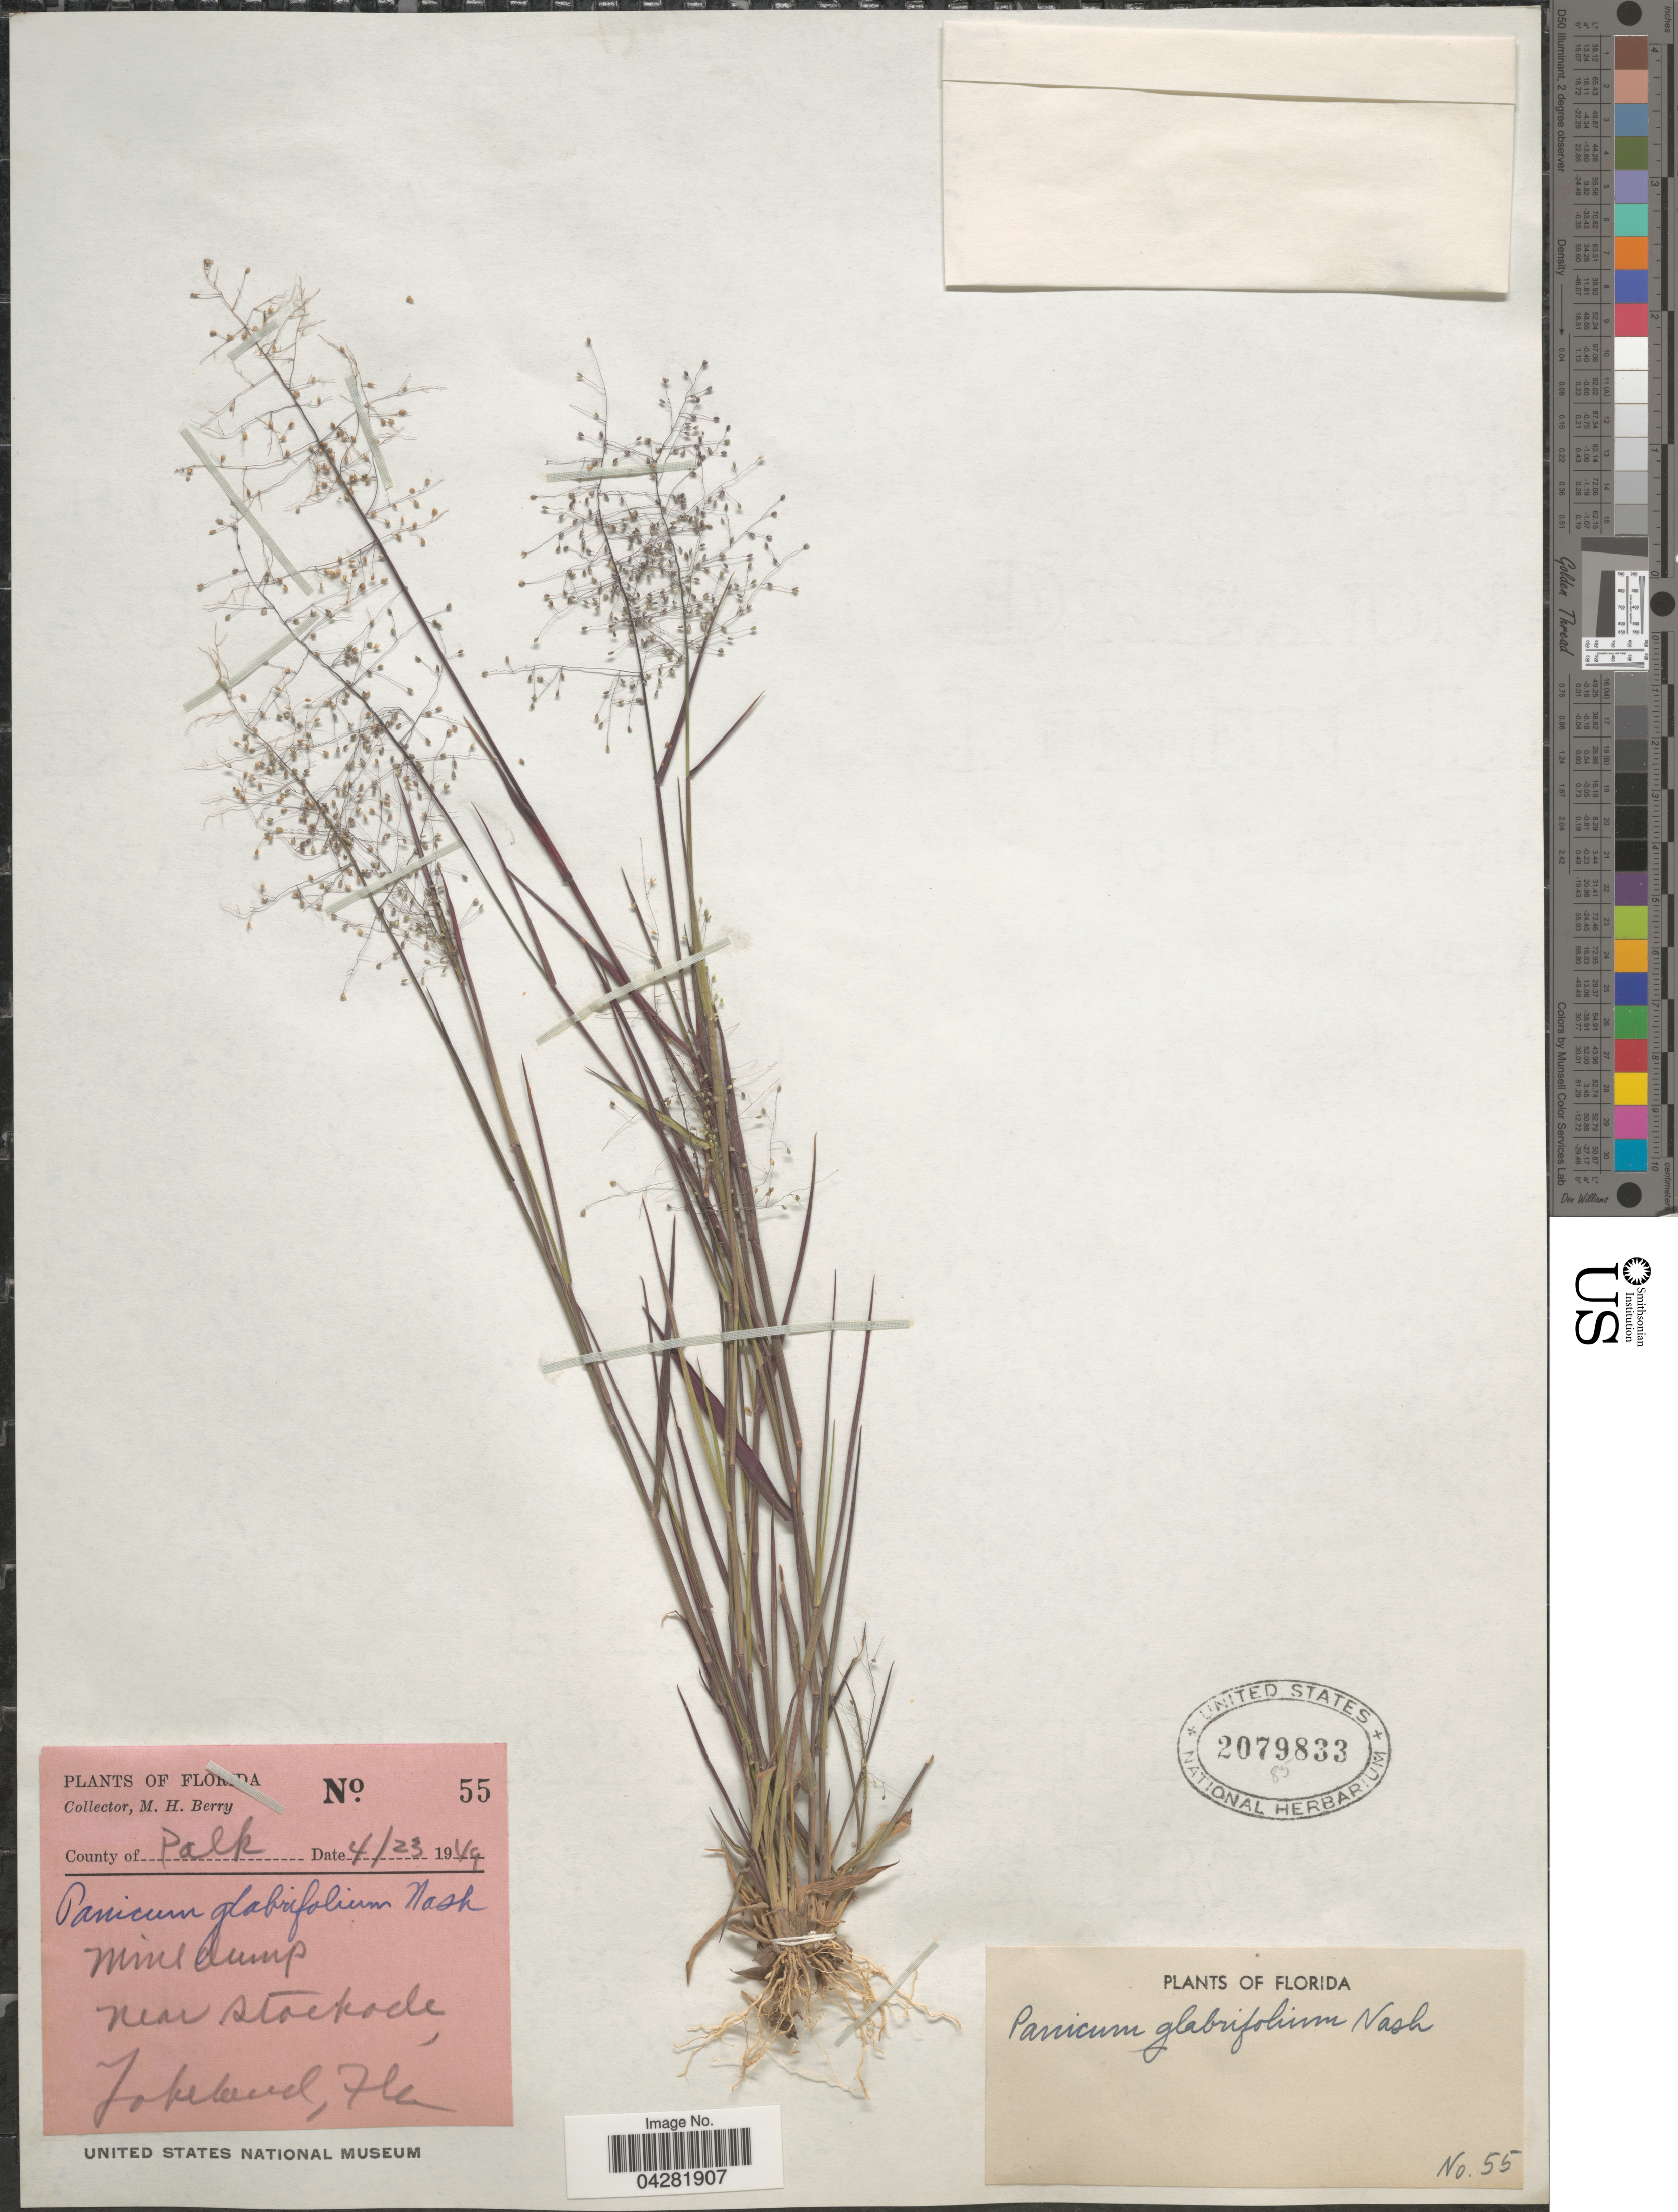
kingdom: Plantae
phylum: Tracheophyta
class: Liliopsida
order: Poales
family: Poaceae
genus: Dichanthelium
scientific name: Dichanthelium ensifolium var. ensifolium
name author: (Baldwin ex Elliot) Gould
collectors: M. Berry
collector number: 55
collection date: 1949-04-23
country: United States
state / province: Florida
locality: County of Polk. Near Stockade, Lakeland.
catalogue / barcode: US 2079833